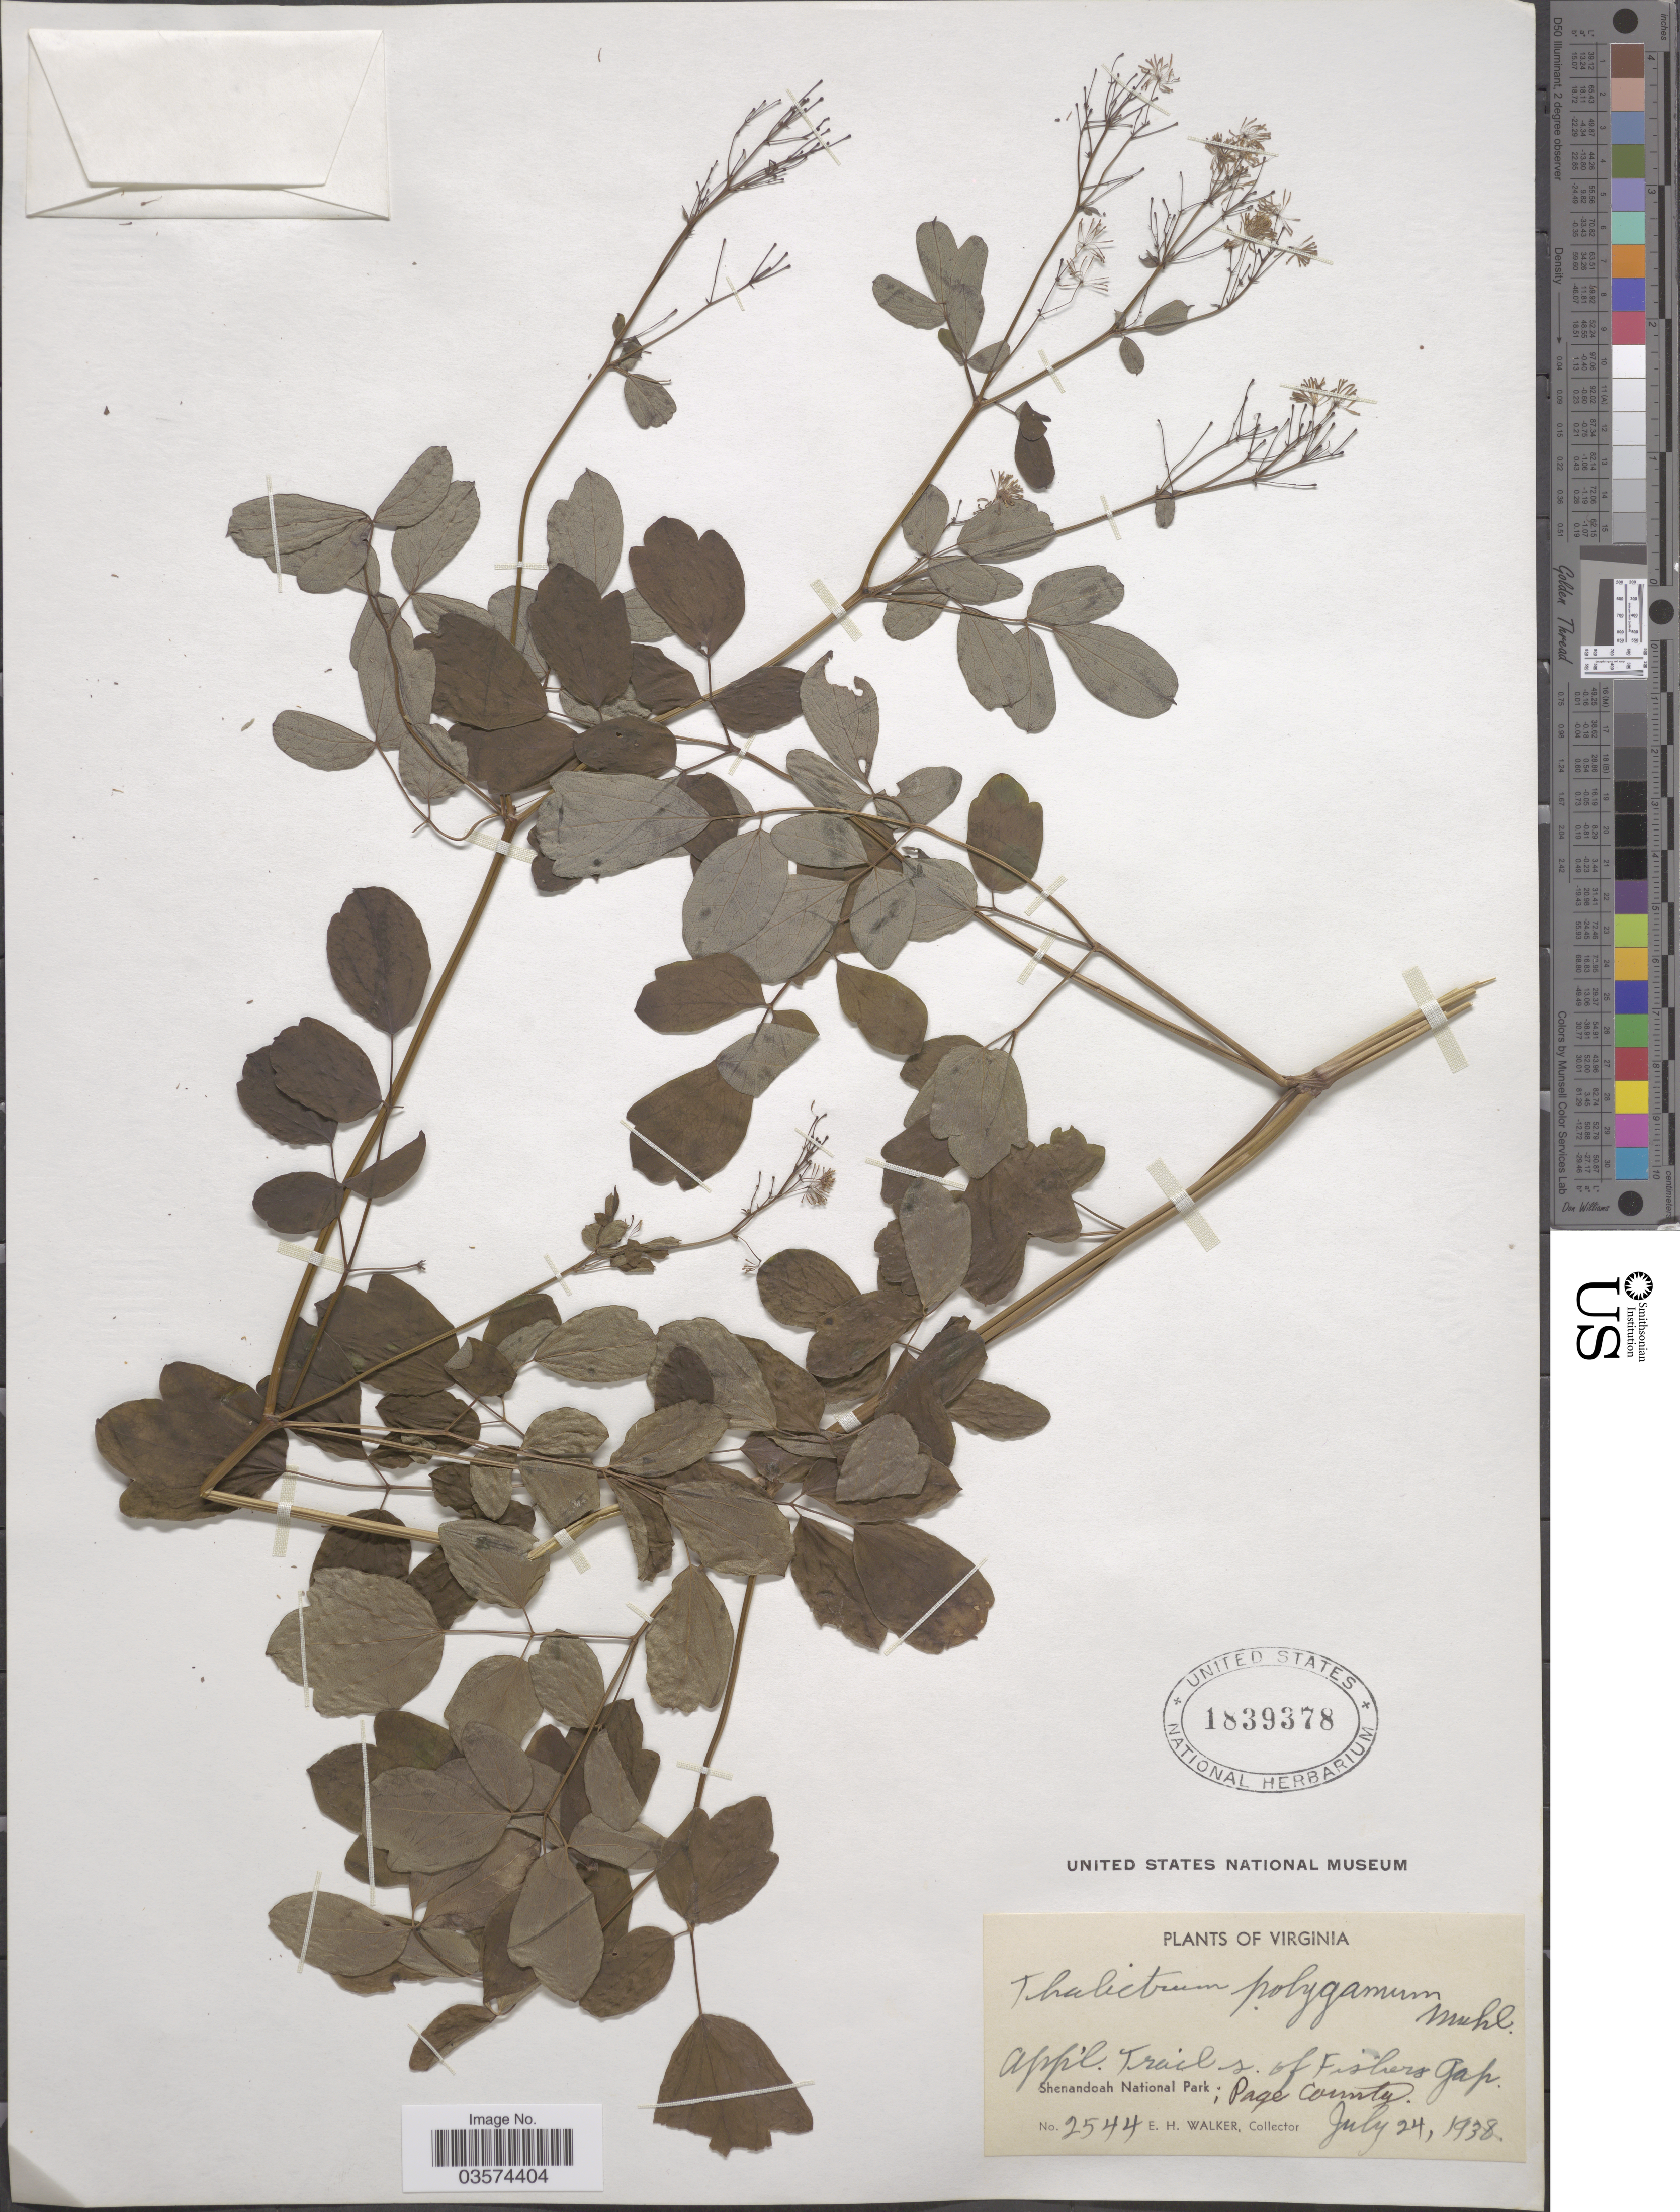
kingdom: Plantae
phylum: Tracheophyta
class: Magnoliopsida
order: Ranunculales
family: Ranunculaceae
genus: Thalictrum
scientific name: Thalictrum pubescens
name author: Pursh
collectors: E. H. Walker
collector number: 2544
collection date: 1938-07-24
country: United States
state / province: Virginia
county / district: Page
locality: Appe Trail s. of Fishers Gap. Shenandoah National Park; Page County.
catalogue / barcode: US 1839378